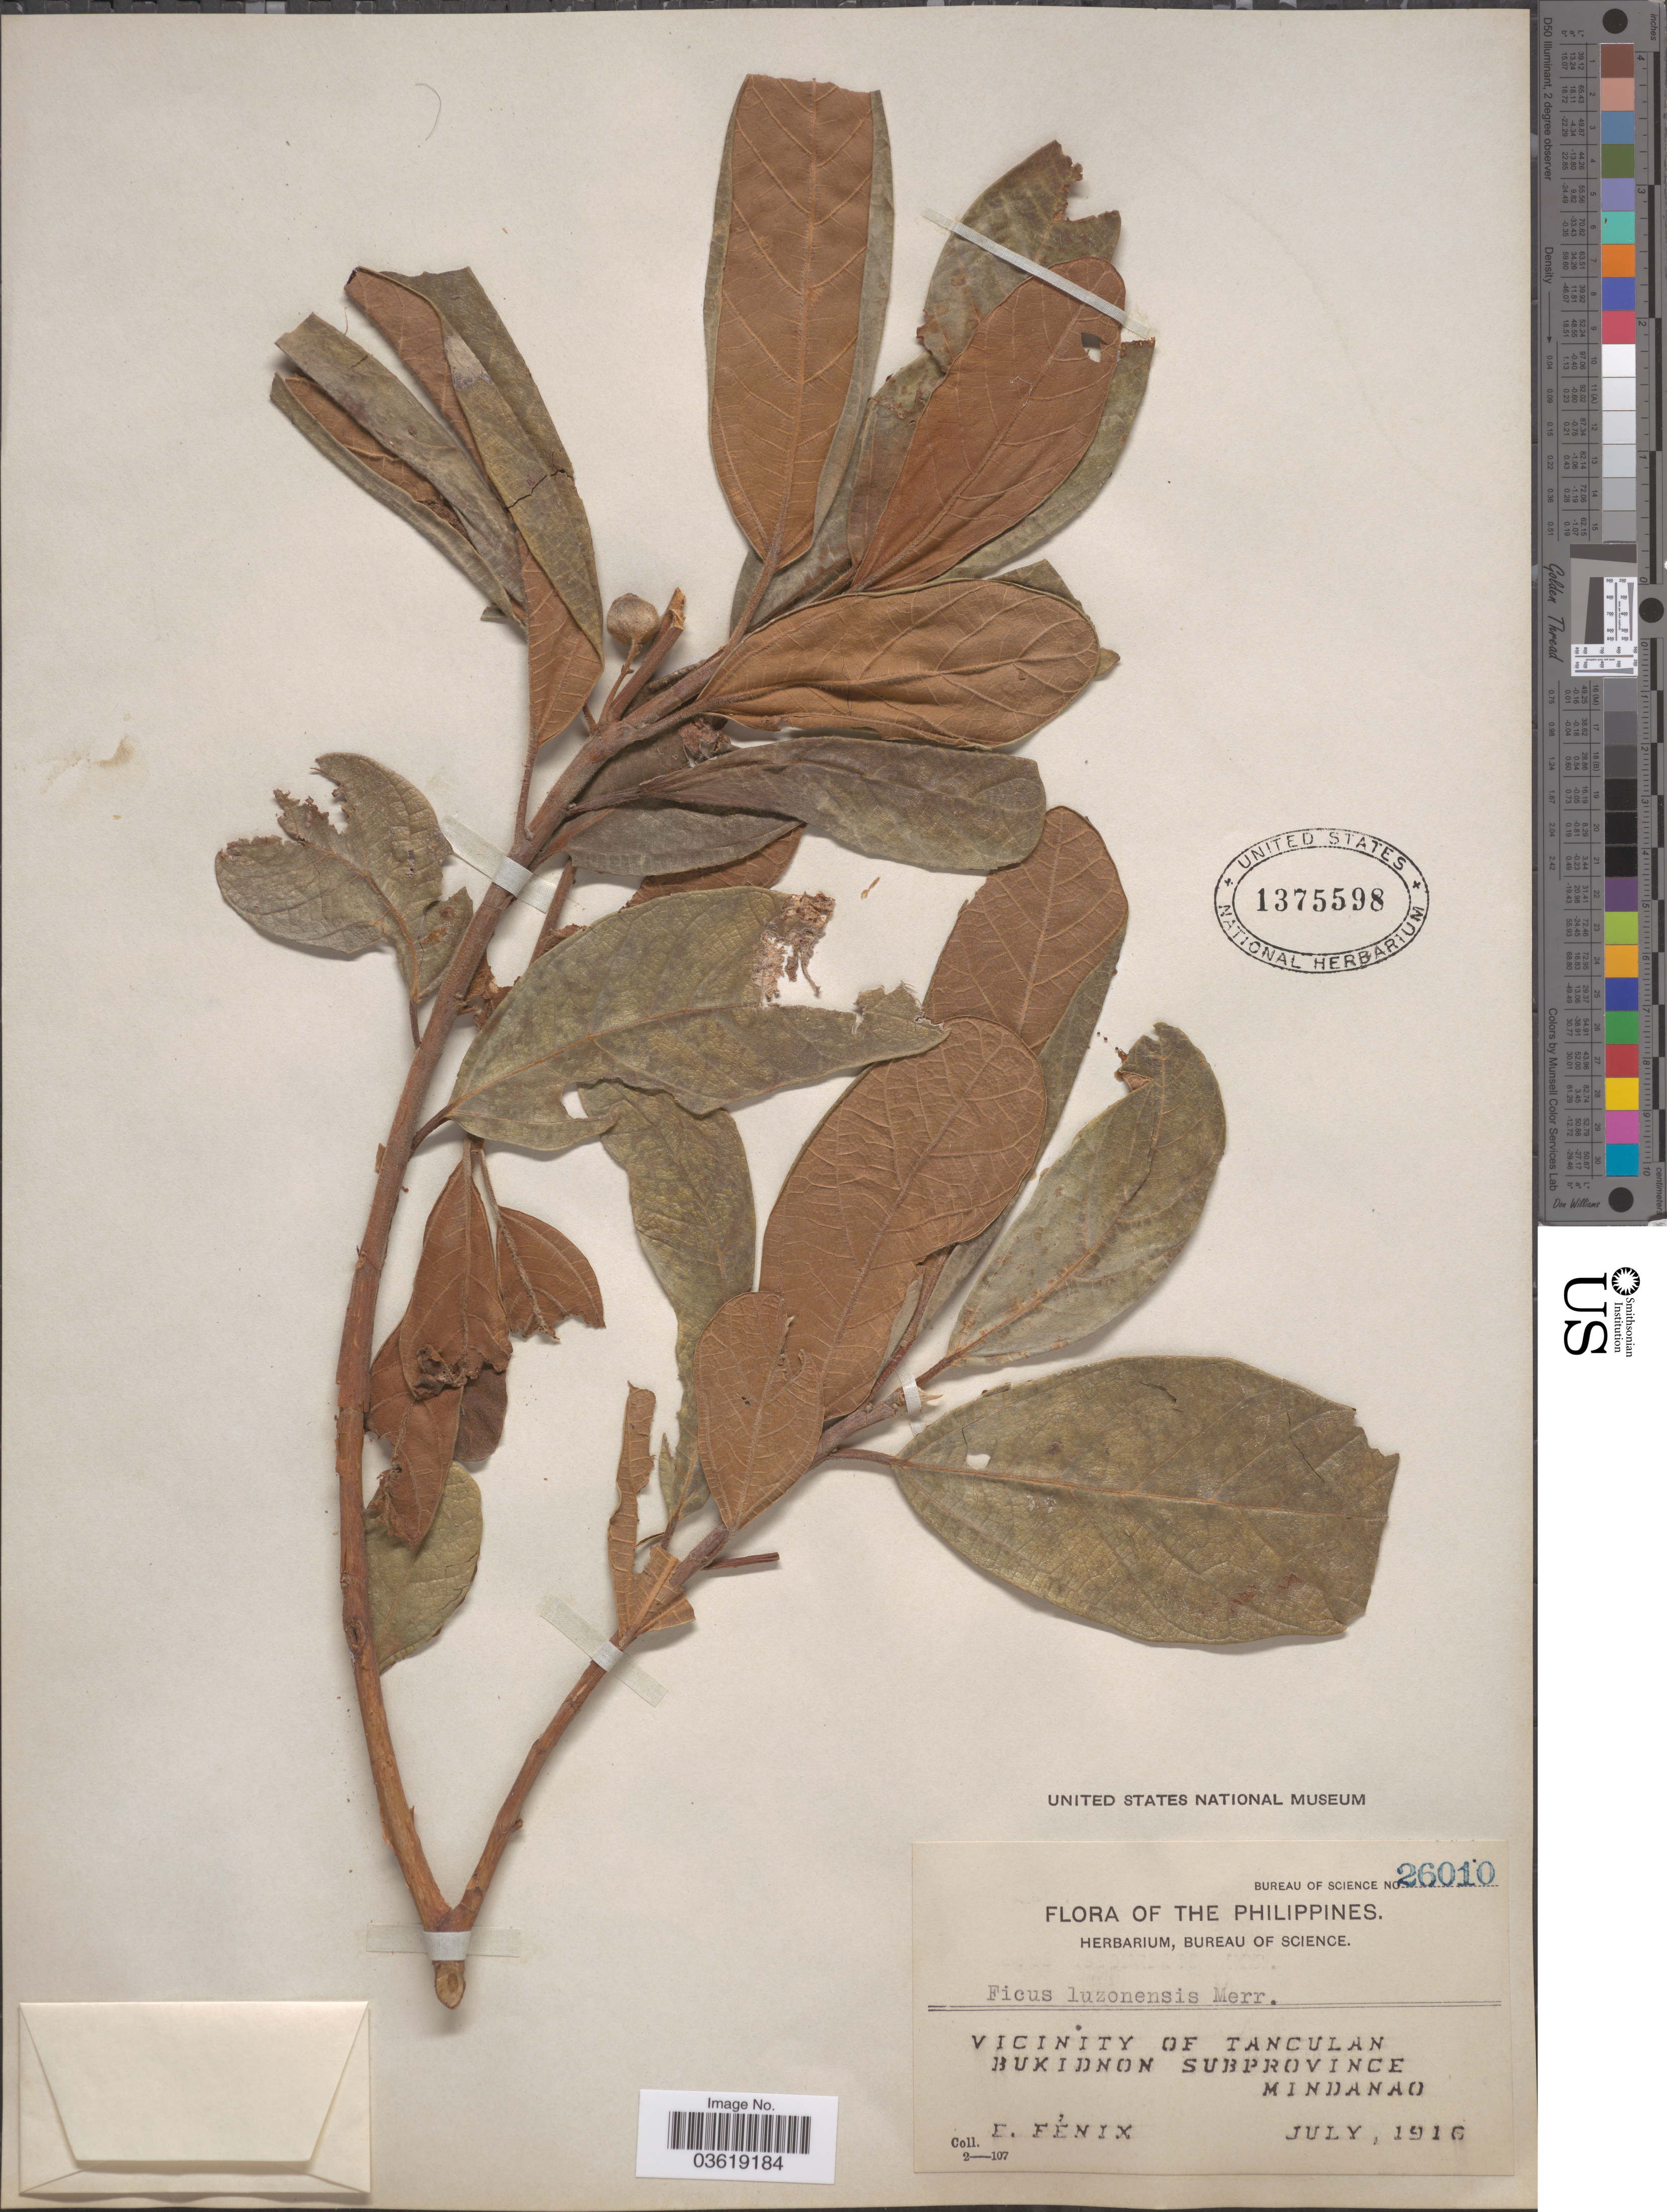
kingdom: Plantae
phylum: Tracheophyta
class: Magnoliopsida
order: Rosales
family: Moraceae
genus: Ficus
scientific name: Ficus luzonensis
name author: Merr.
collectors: E. Fénix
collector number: Bureau of Science 26010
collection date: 1916-07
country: Philippines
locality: Vicinity of Tanculan. Bukidnon Subprovince. Mindanao.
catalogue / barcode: US 1375598